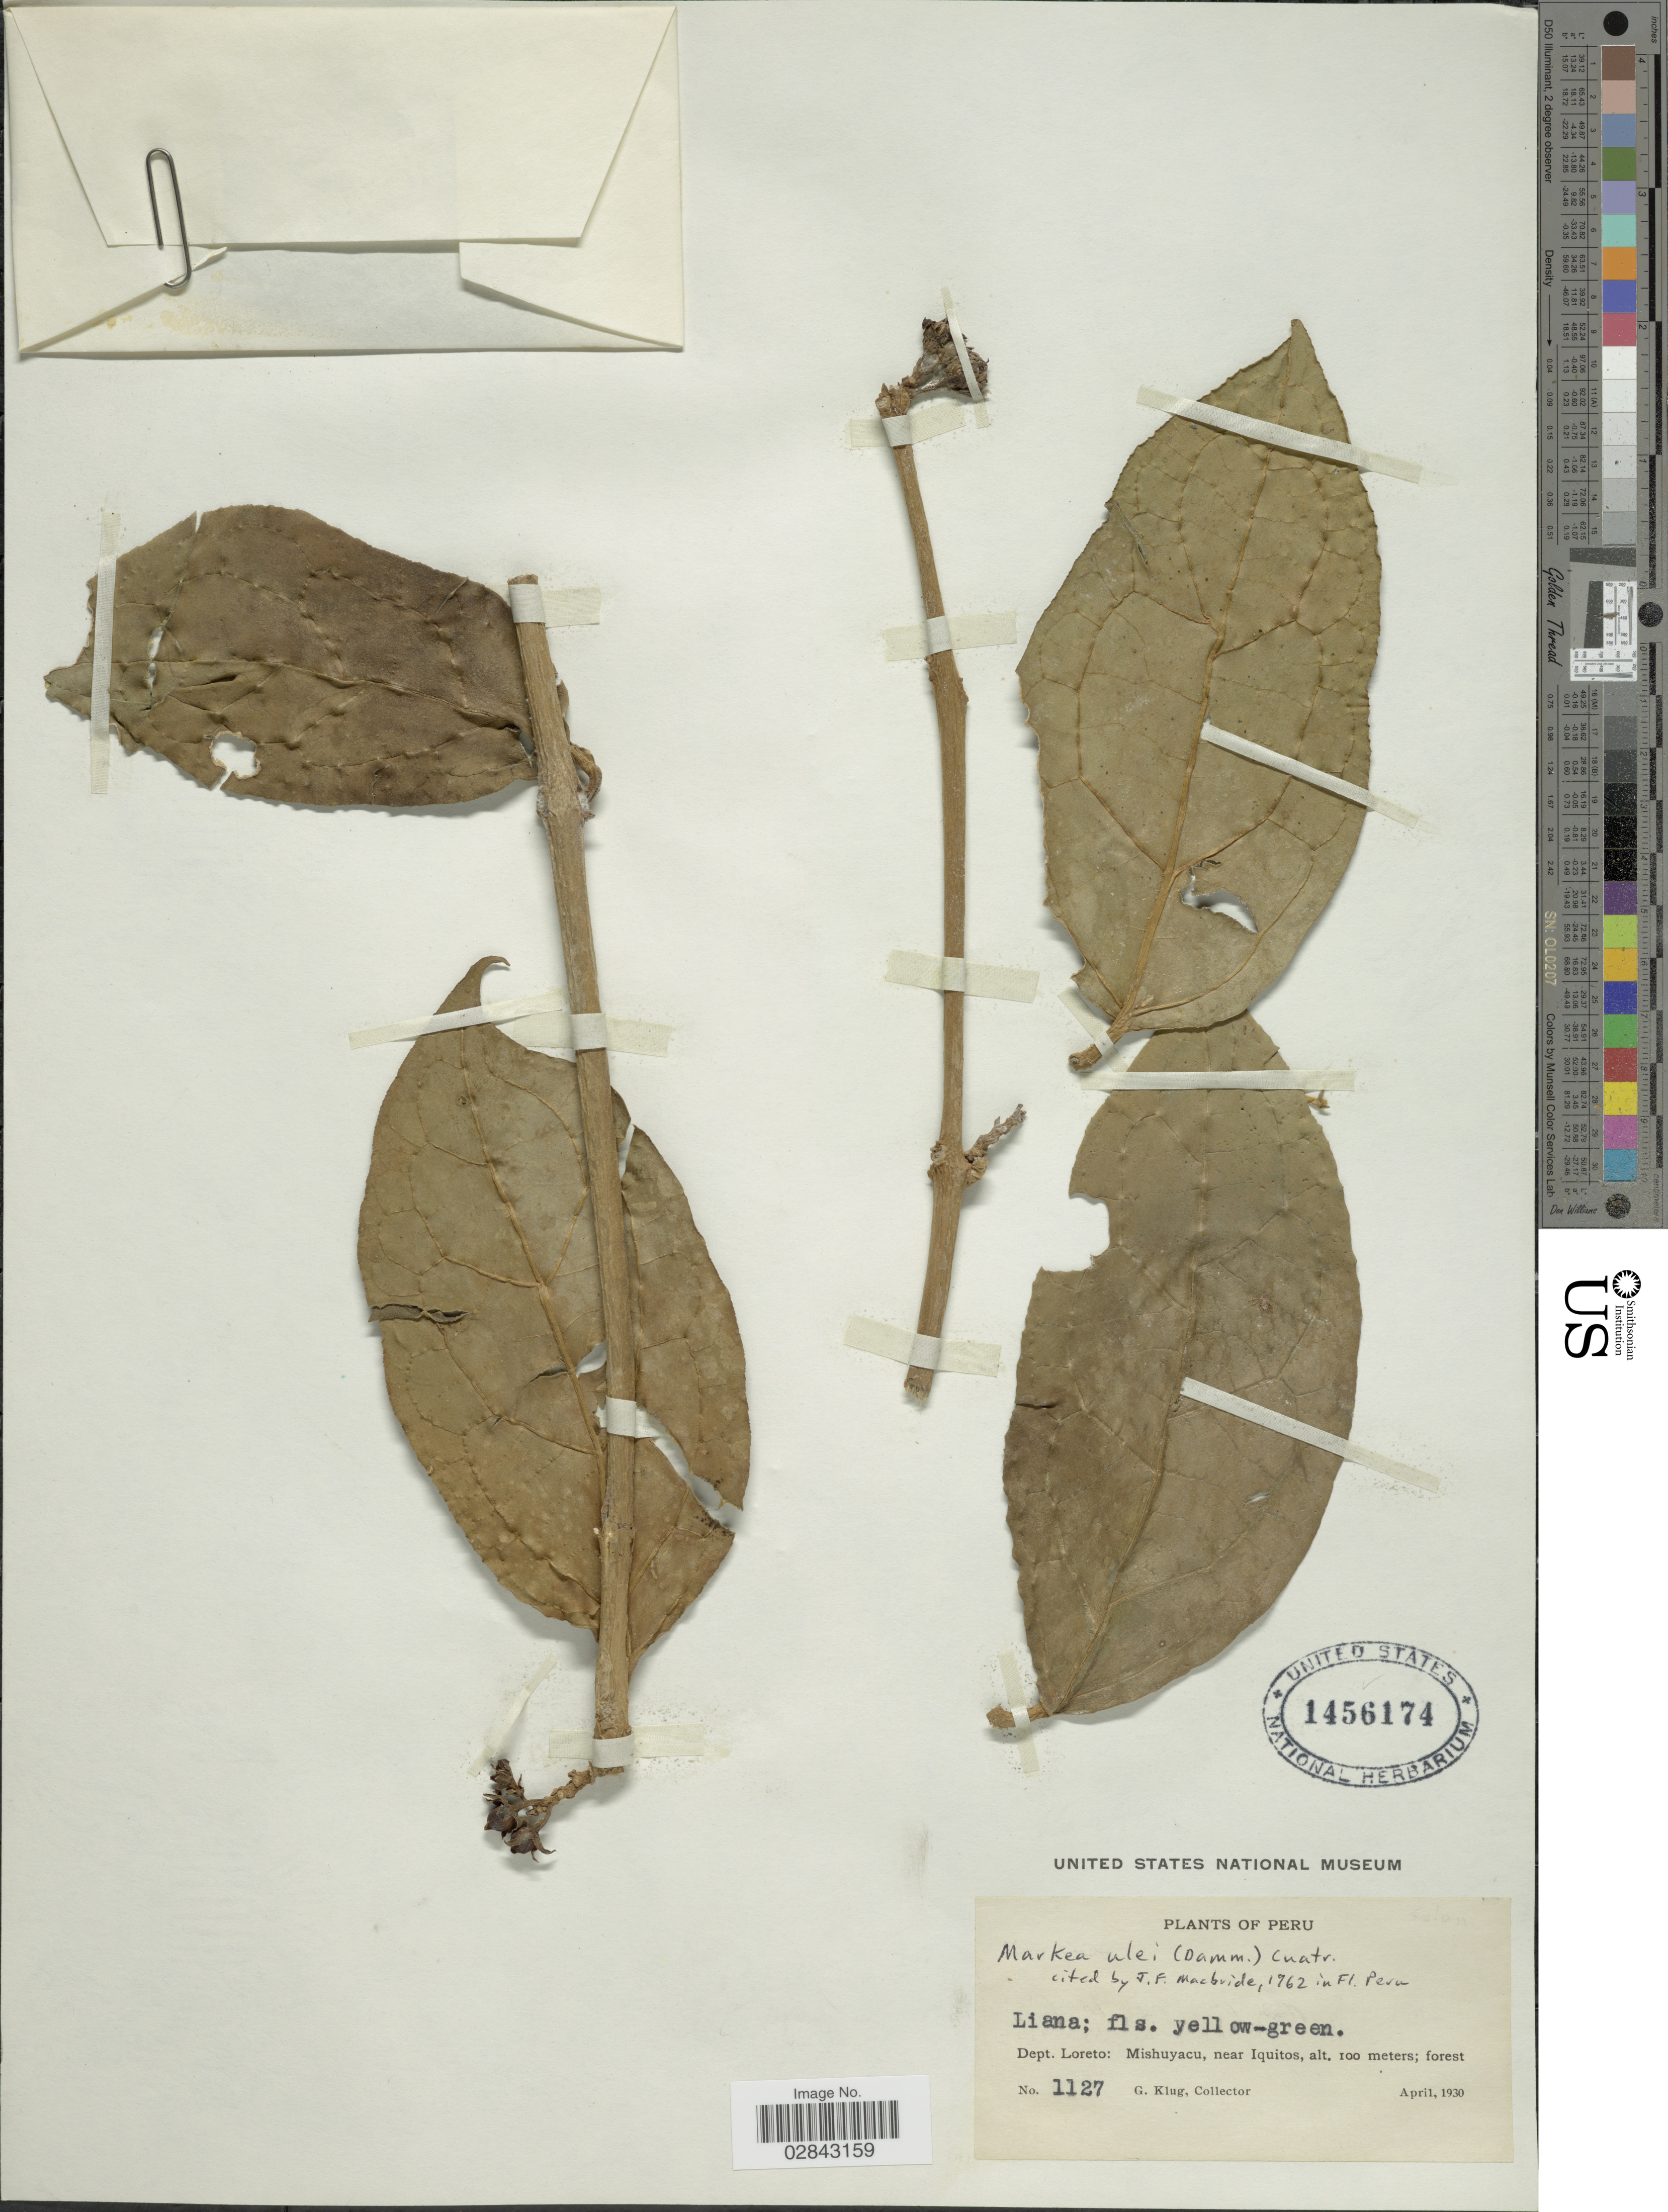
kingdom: Plantae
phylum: Tracheophyta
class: Magnoliopsida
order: Solanales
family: Solanaceae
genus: Hawkesiophyton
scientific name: Hawkesiophyton ulei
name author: (Dammer) Hunz.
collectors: G. Klug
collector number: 1127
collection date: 1930-04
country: Peru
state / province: Loreto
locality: Dept. Loreto: Mishuyacu, near Iquitos.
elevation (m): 100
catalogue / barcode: US 1456174